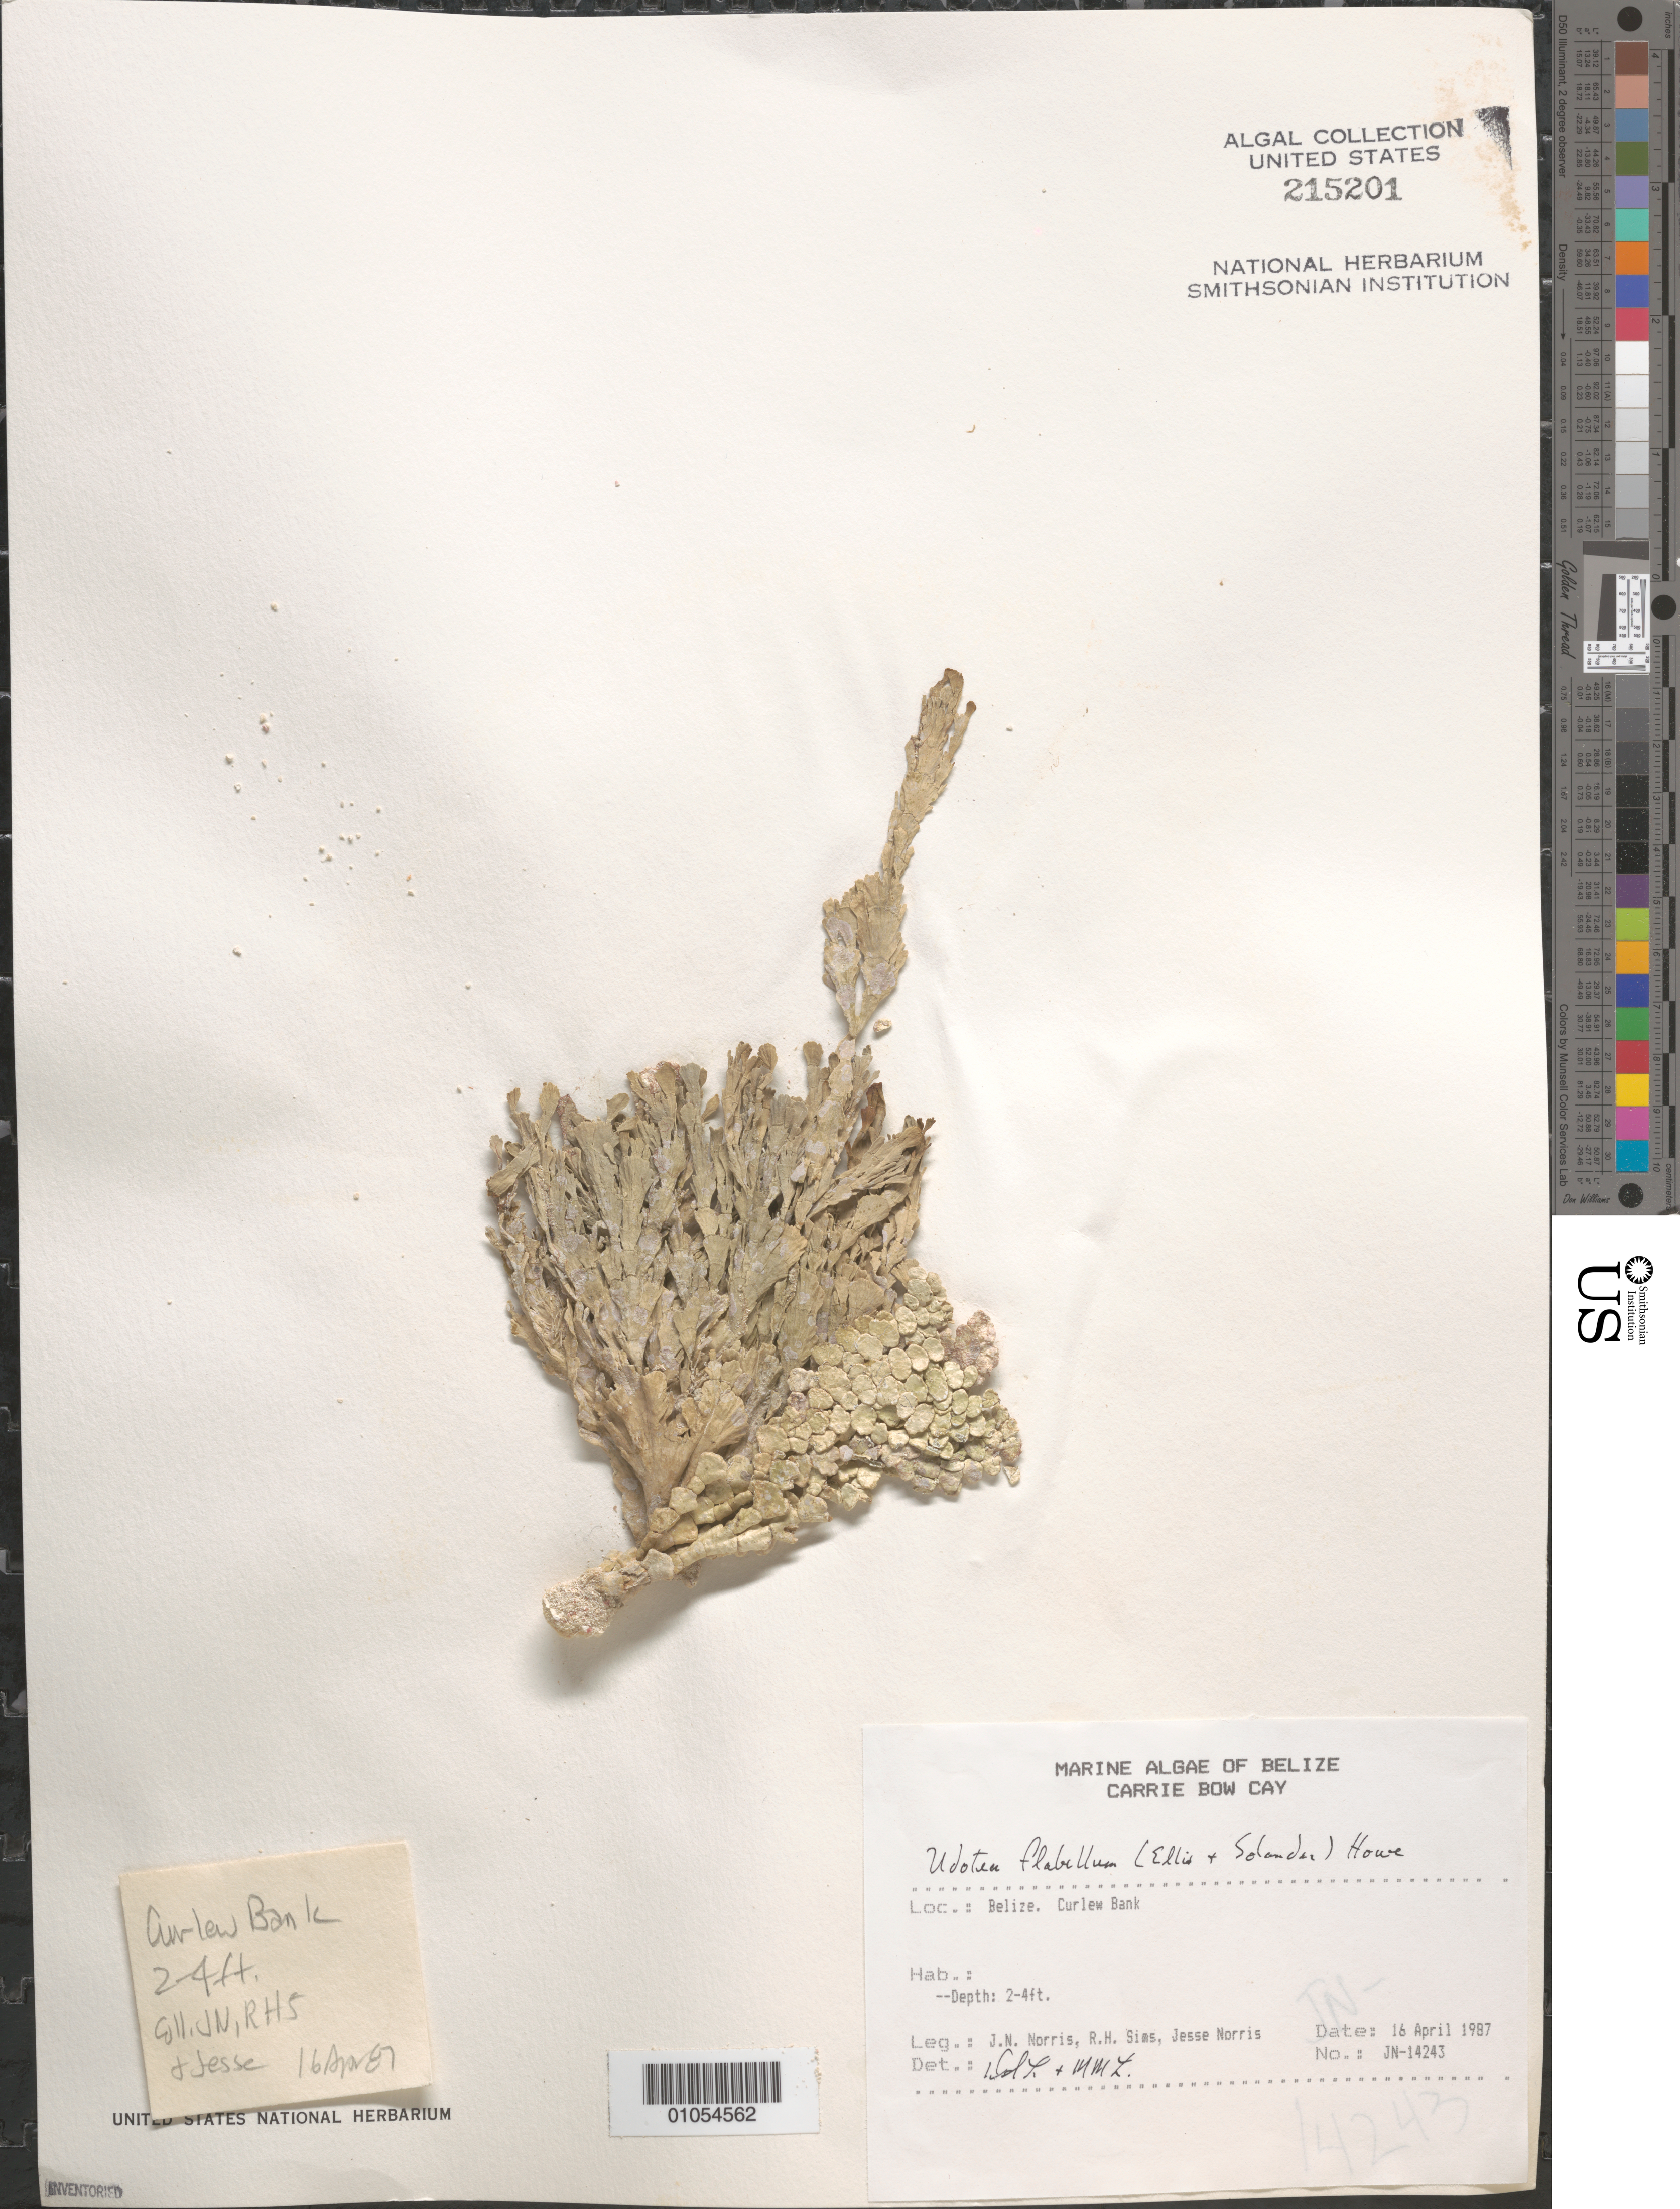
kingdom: Plantae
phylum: Chlorophyta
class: Ulvophyceae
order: Bryopsidales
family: Udoteaceae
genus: Udotea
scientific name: Udotea flabellum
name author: (J. Ellis & Sol.) M. Howe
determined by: Littler, D. S.; Littler, M. M.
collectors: J. N. Norris, R. H. Sims & J. A. Norris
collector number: JN-14243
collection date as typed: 16 Apr 1987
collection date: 1987-04-16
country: Belize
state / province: Stann Creek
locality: Curlew Bank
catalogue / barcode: US 215201